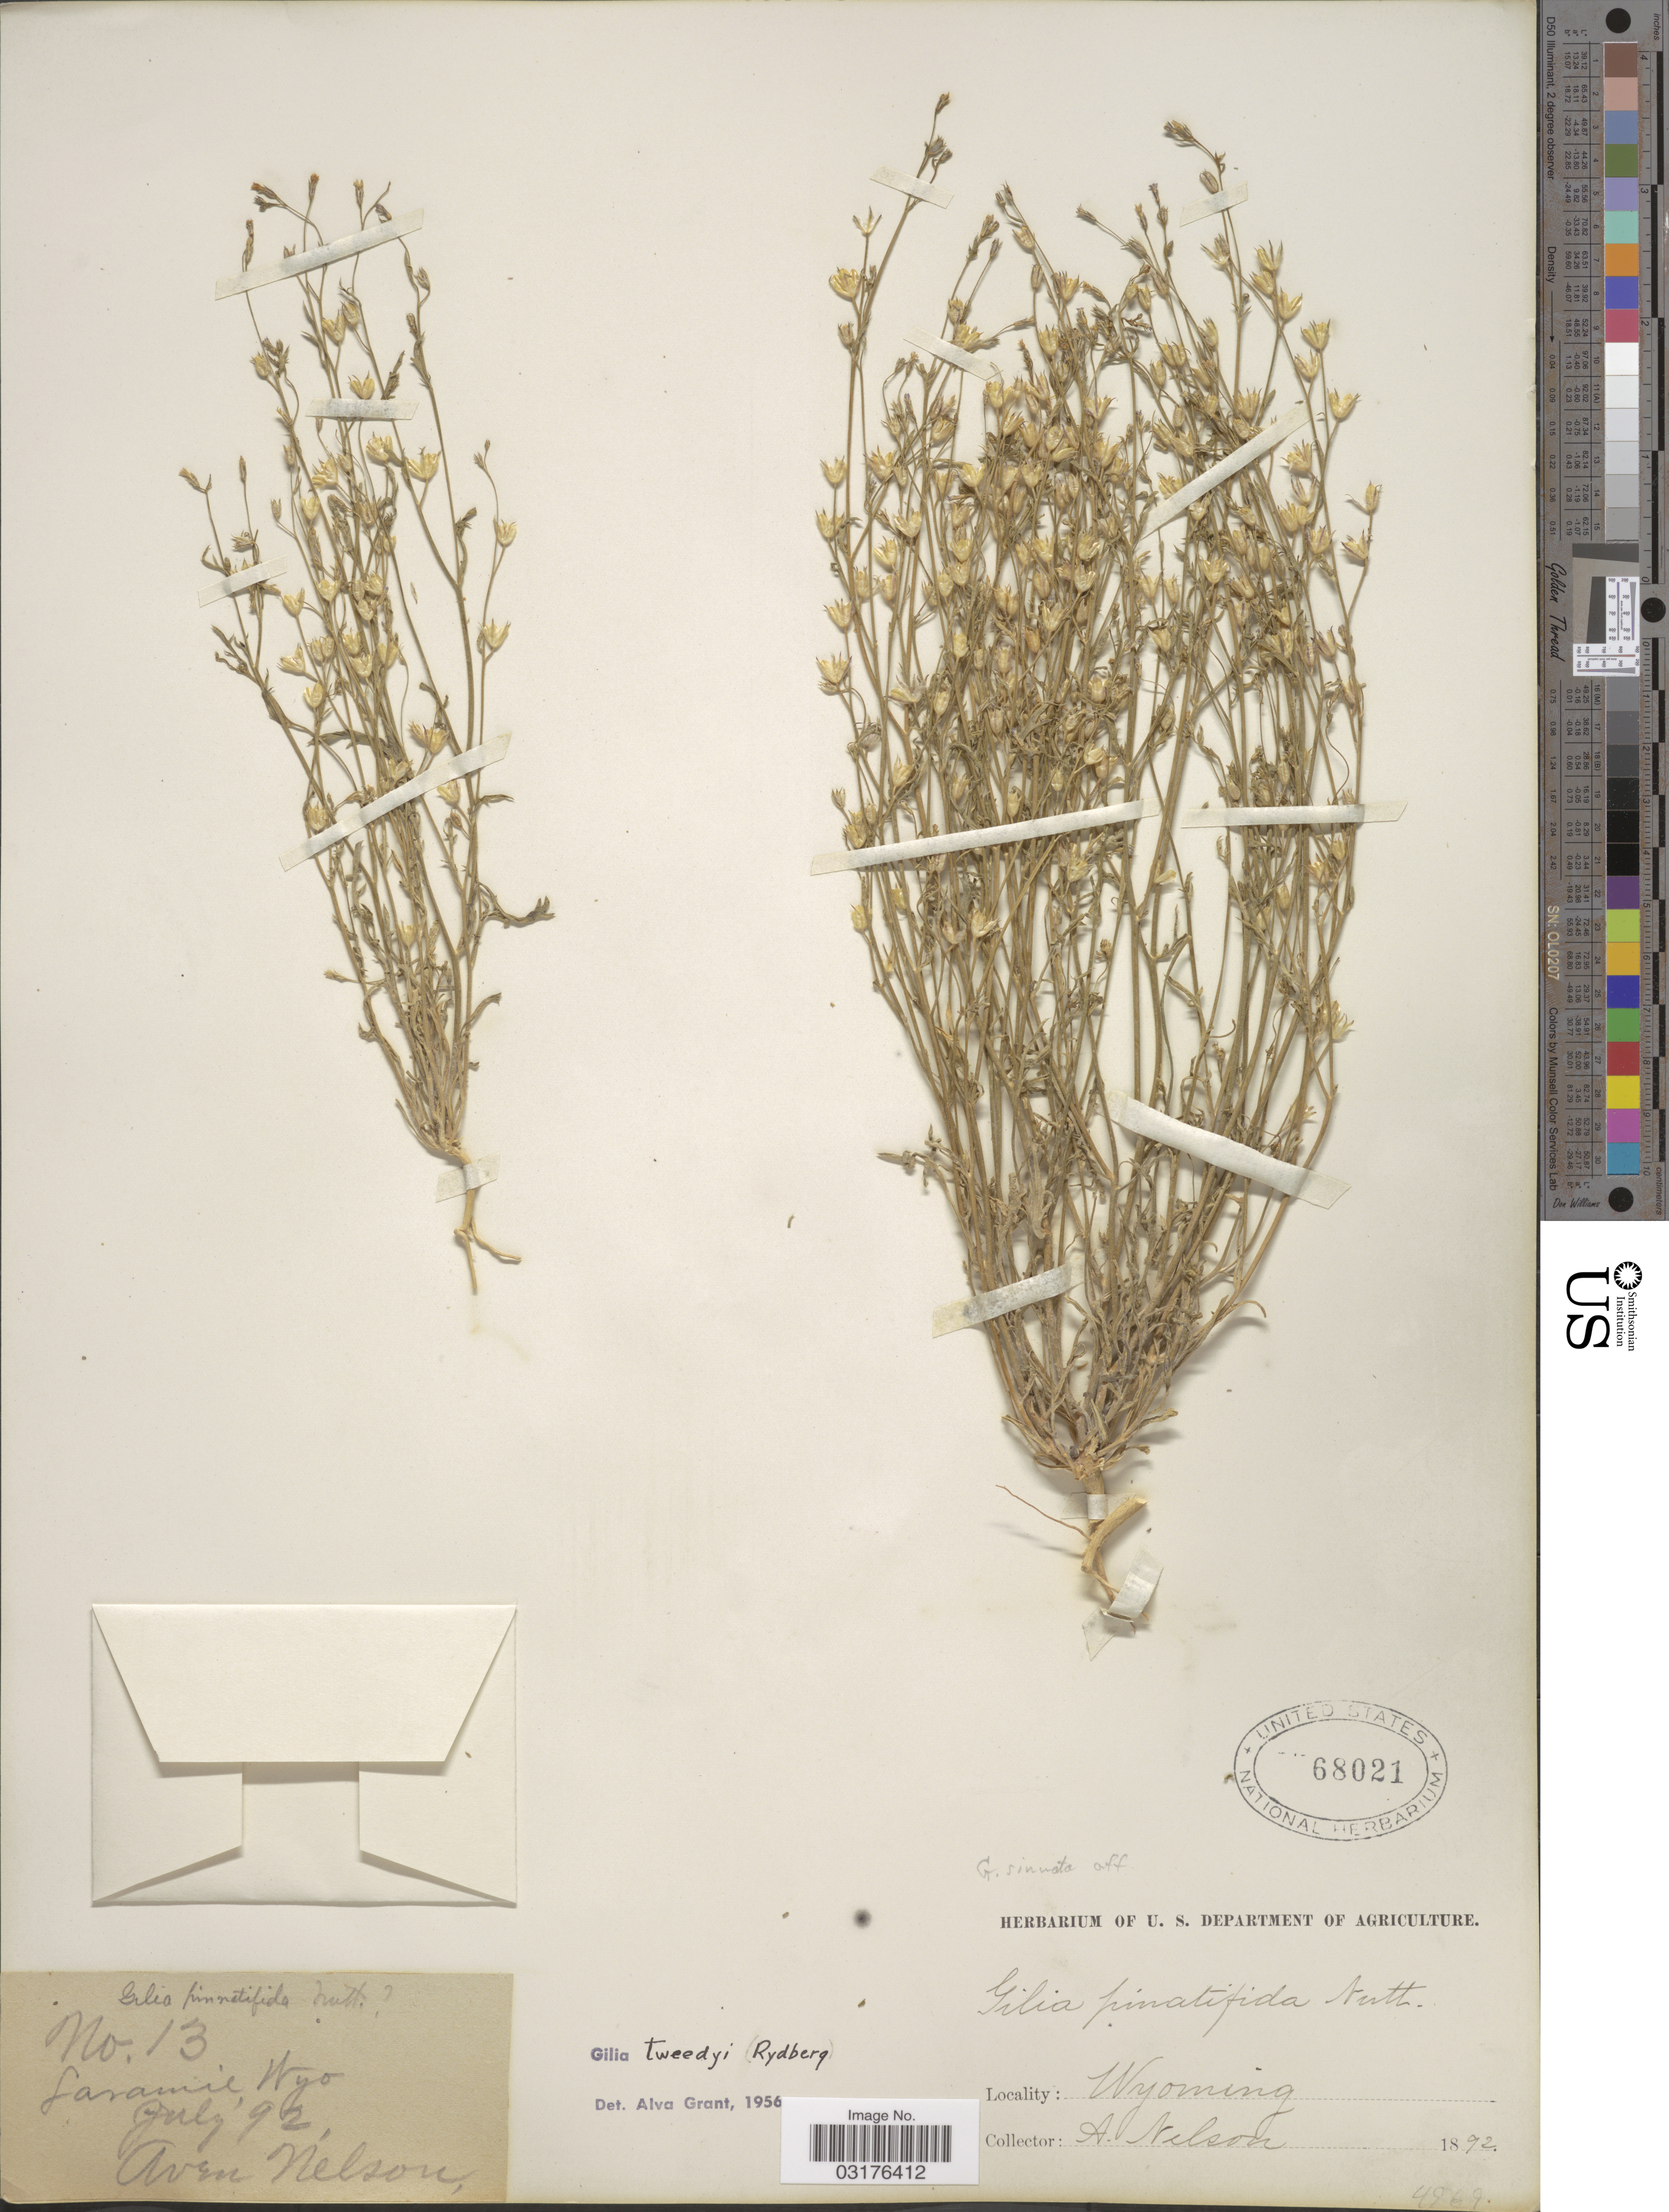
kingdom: Plantae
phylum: Tracheophyta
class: Magnoliopsida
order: Ericales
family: Polemoniaceae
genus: Gilia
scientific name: Gilia tweedyi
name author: Rydb.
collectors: A. Nelson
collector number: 13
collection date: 1892-07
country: United States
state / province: Wyoming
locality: Laramie.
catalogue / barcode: US 68021